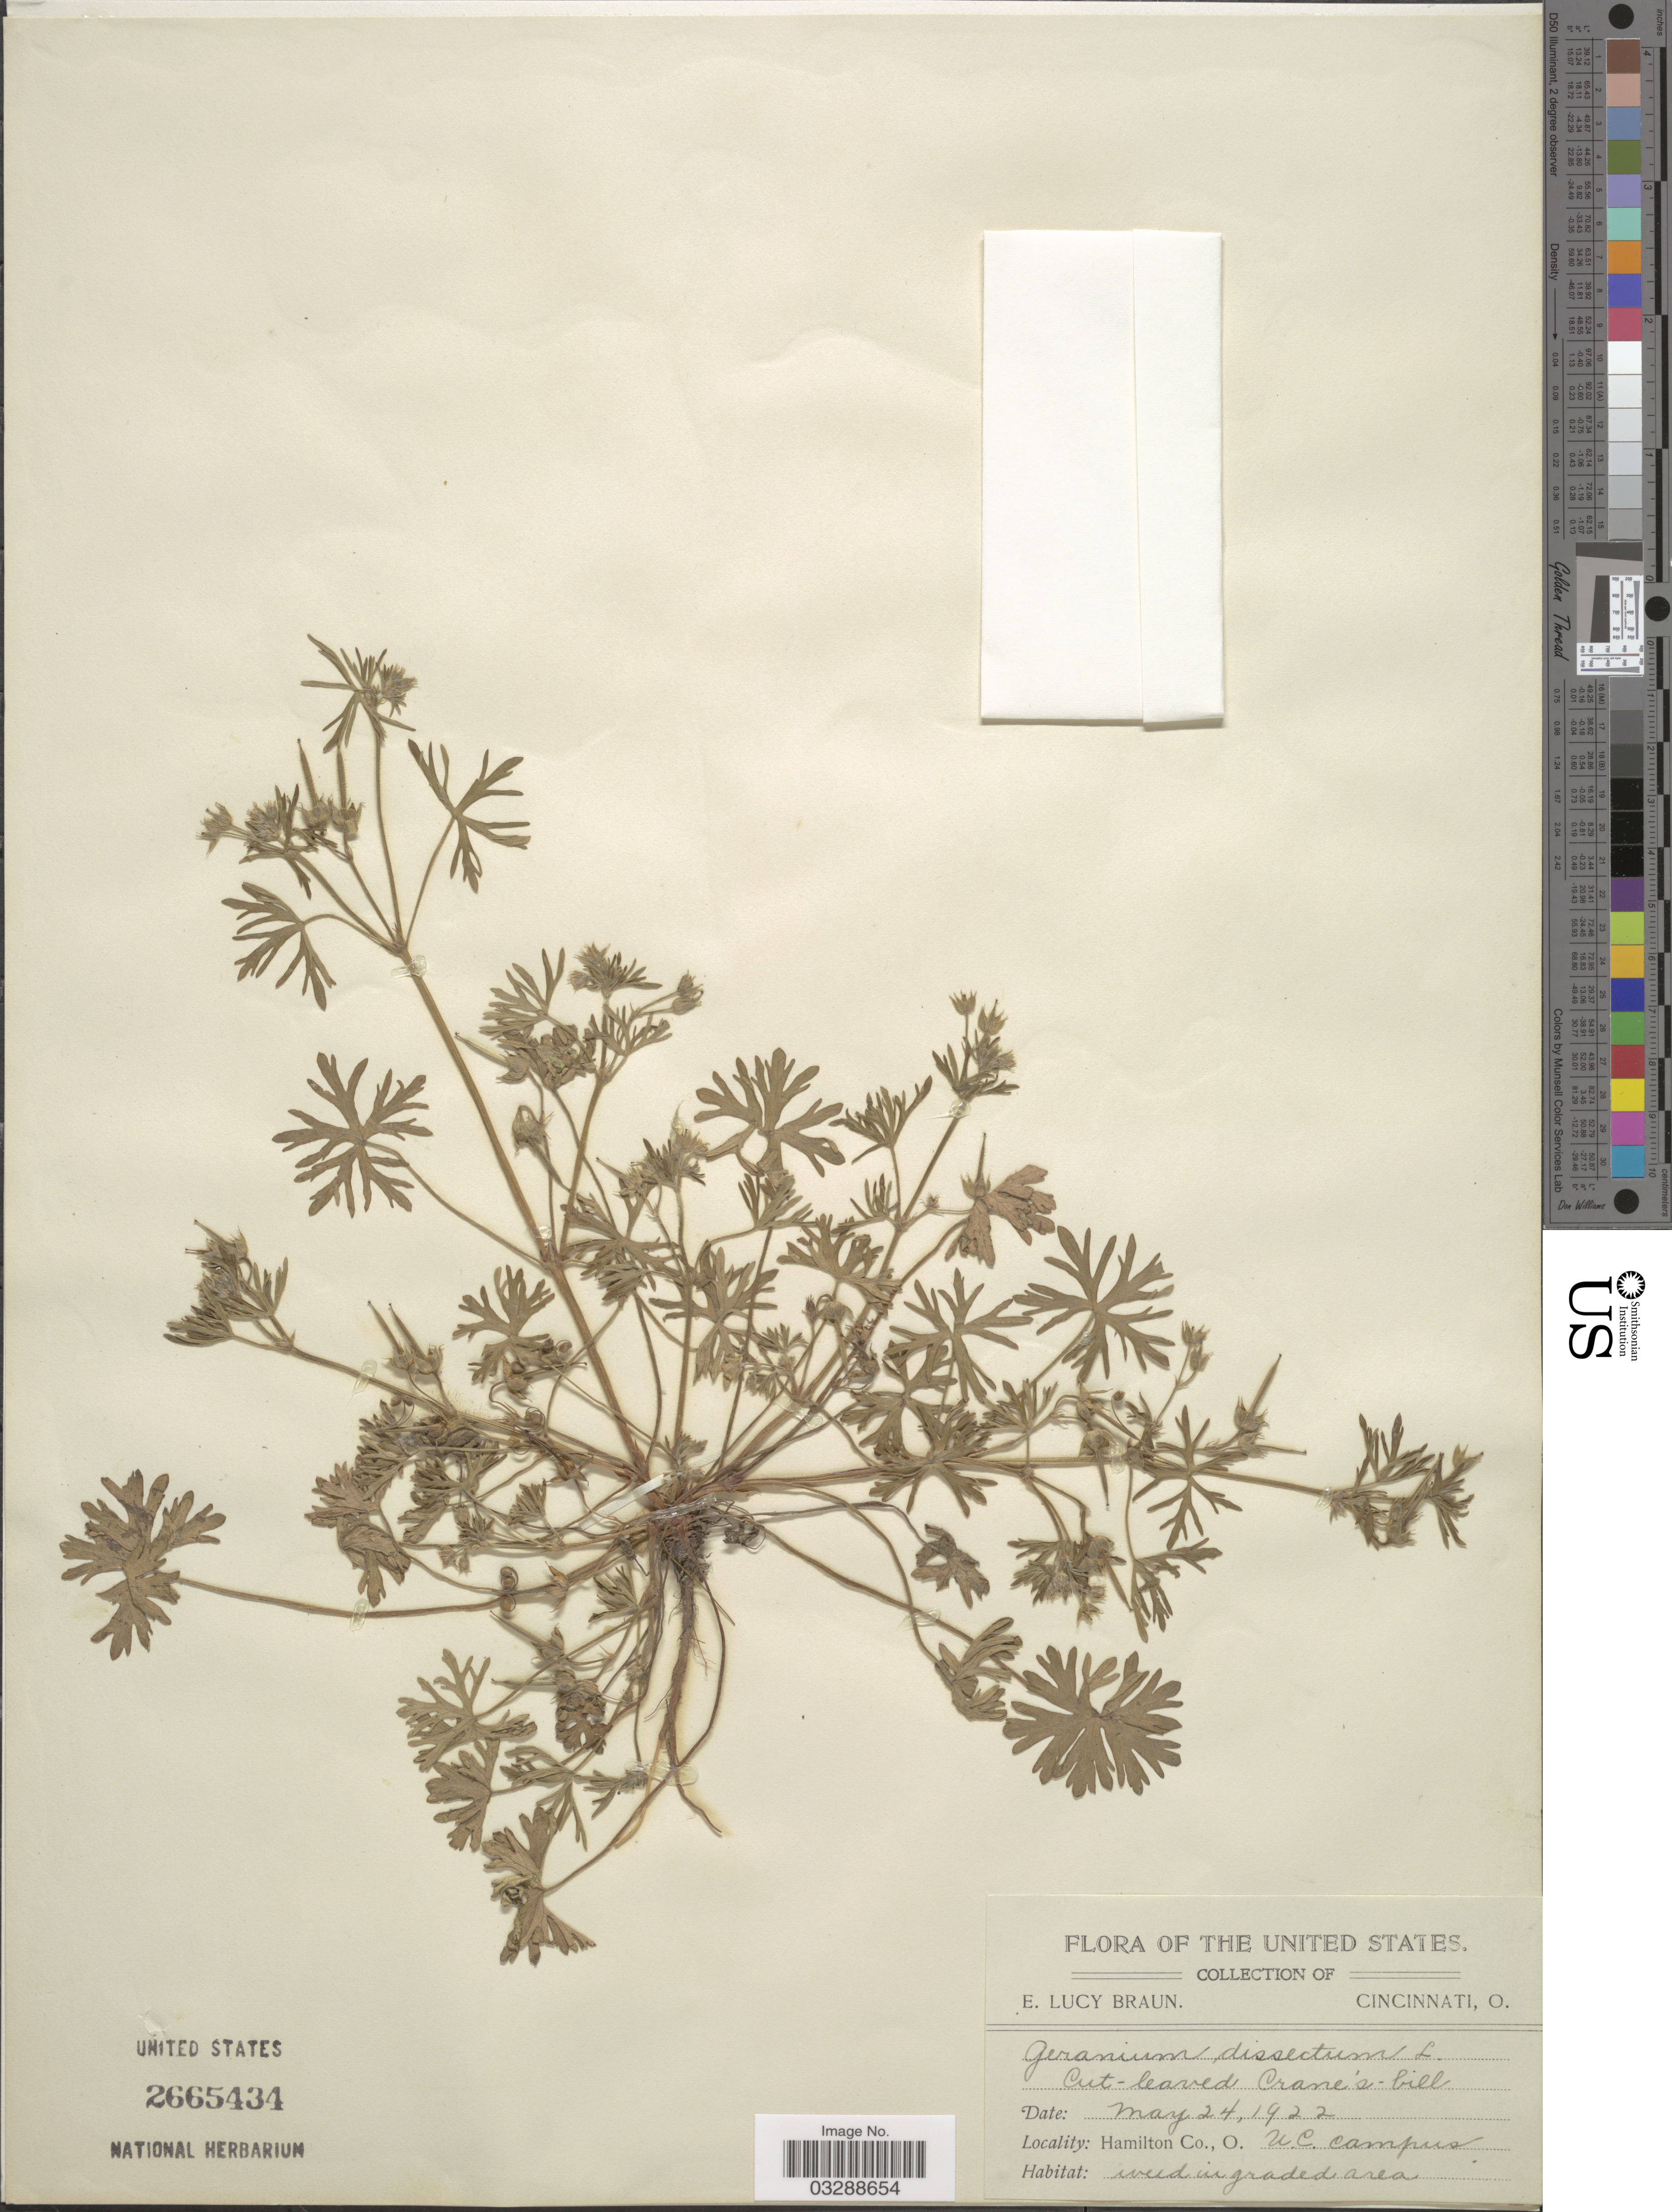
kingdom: Plantae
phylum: Tracheophyta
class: Magnoliopsida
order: Geraniales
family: Geraniaceae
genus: Geranium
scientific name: Geranium dissectum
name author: L.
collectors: E. L. Braun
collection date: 1922-05-24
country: United States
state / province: Ohio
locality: Hamilton Co., O. N.C. campus.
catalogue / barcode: US 2665434